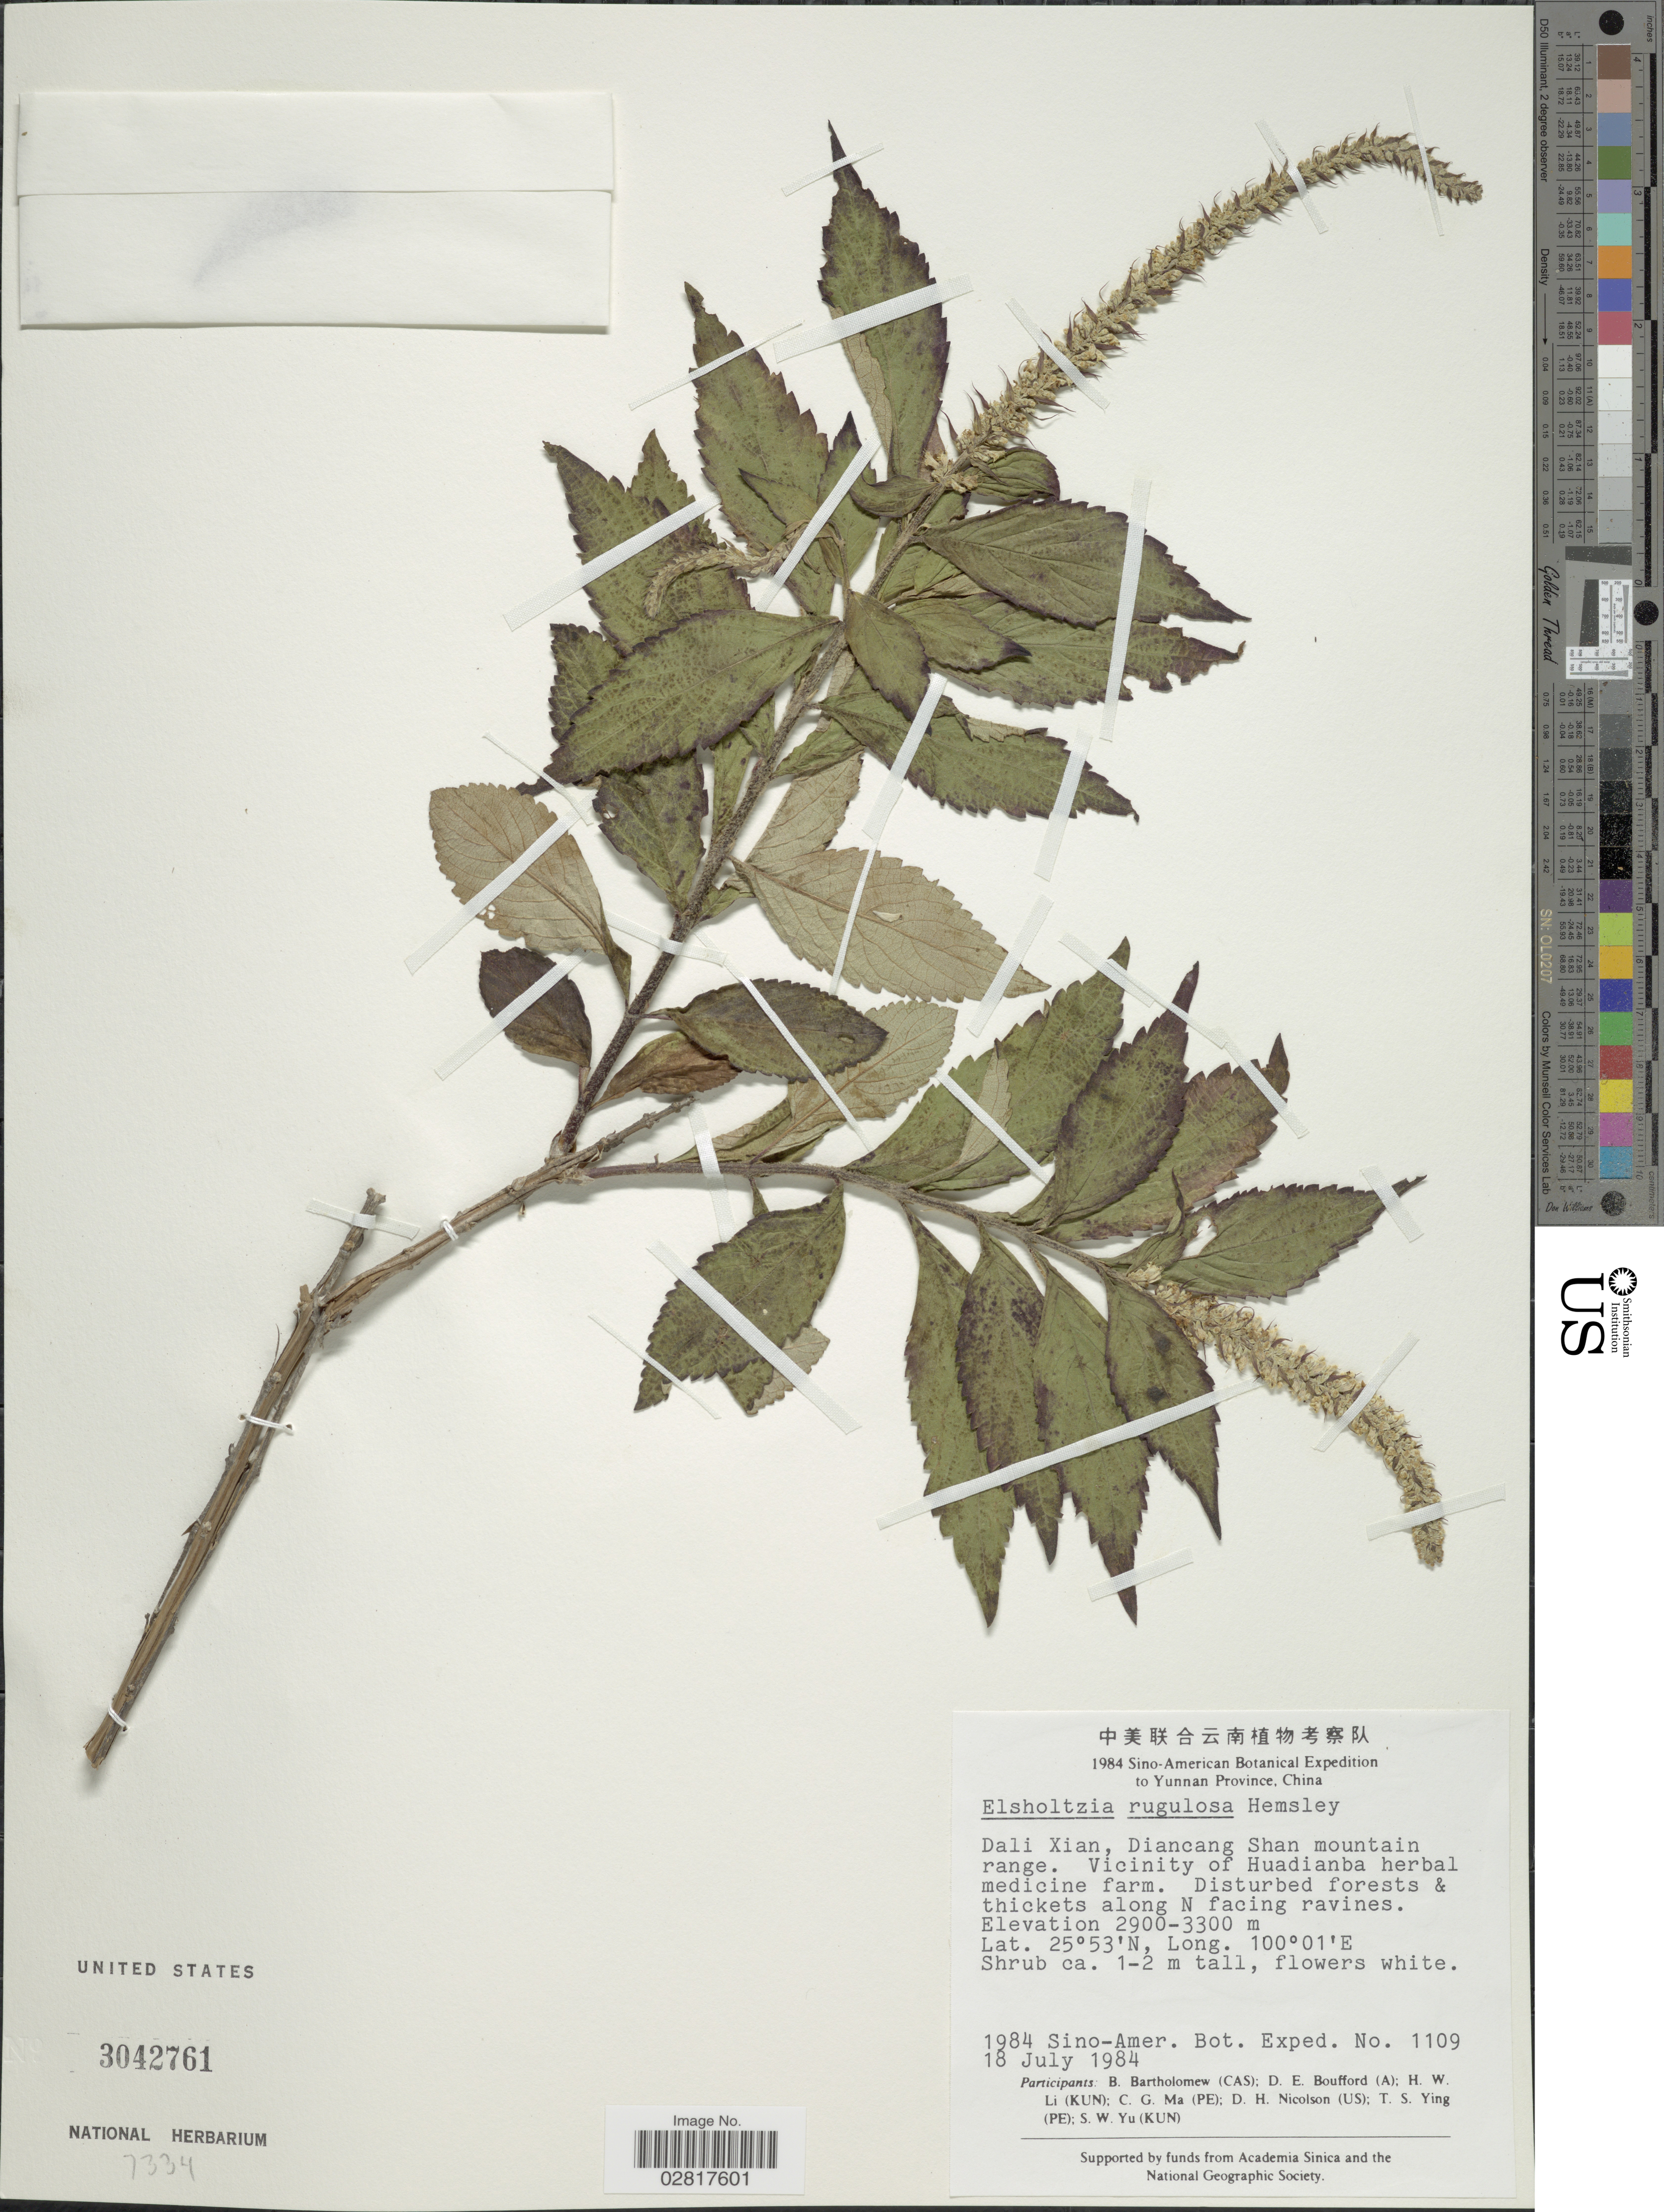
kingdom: Plantae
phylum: Tracheophyta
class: Magnoliopsida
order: Lamiales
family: Lamiaceae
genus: Elsholtzia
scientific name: Elsholtzia rugulosa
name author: Hemsl.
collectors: Sino-Amer. Bot. Exped. 1984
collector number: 1109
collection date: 1984-07-18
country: China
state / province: Yunnan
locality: Yunnan Province, Dali Xian, Diancang Shan mountain range. Vicinity of Huadianba herbal medicine farm.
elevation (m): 2900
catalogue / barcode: US 3042761